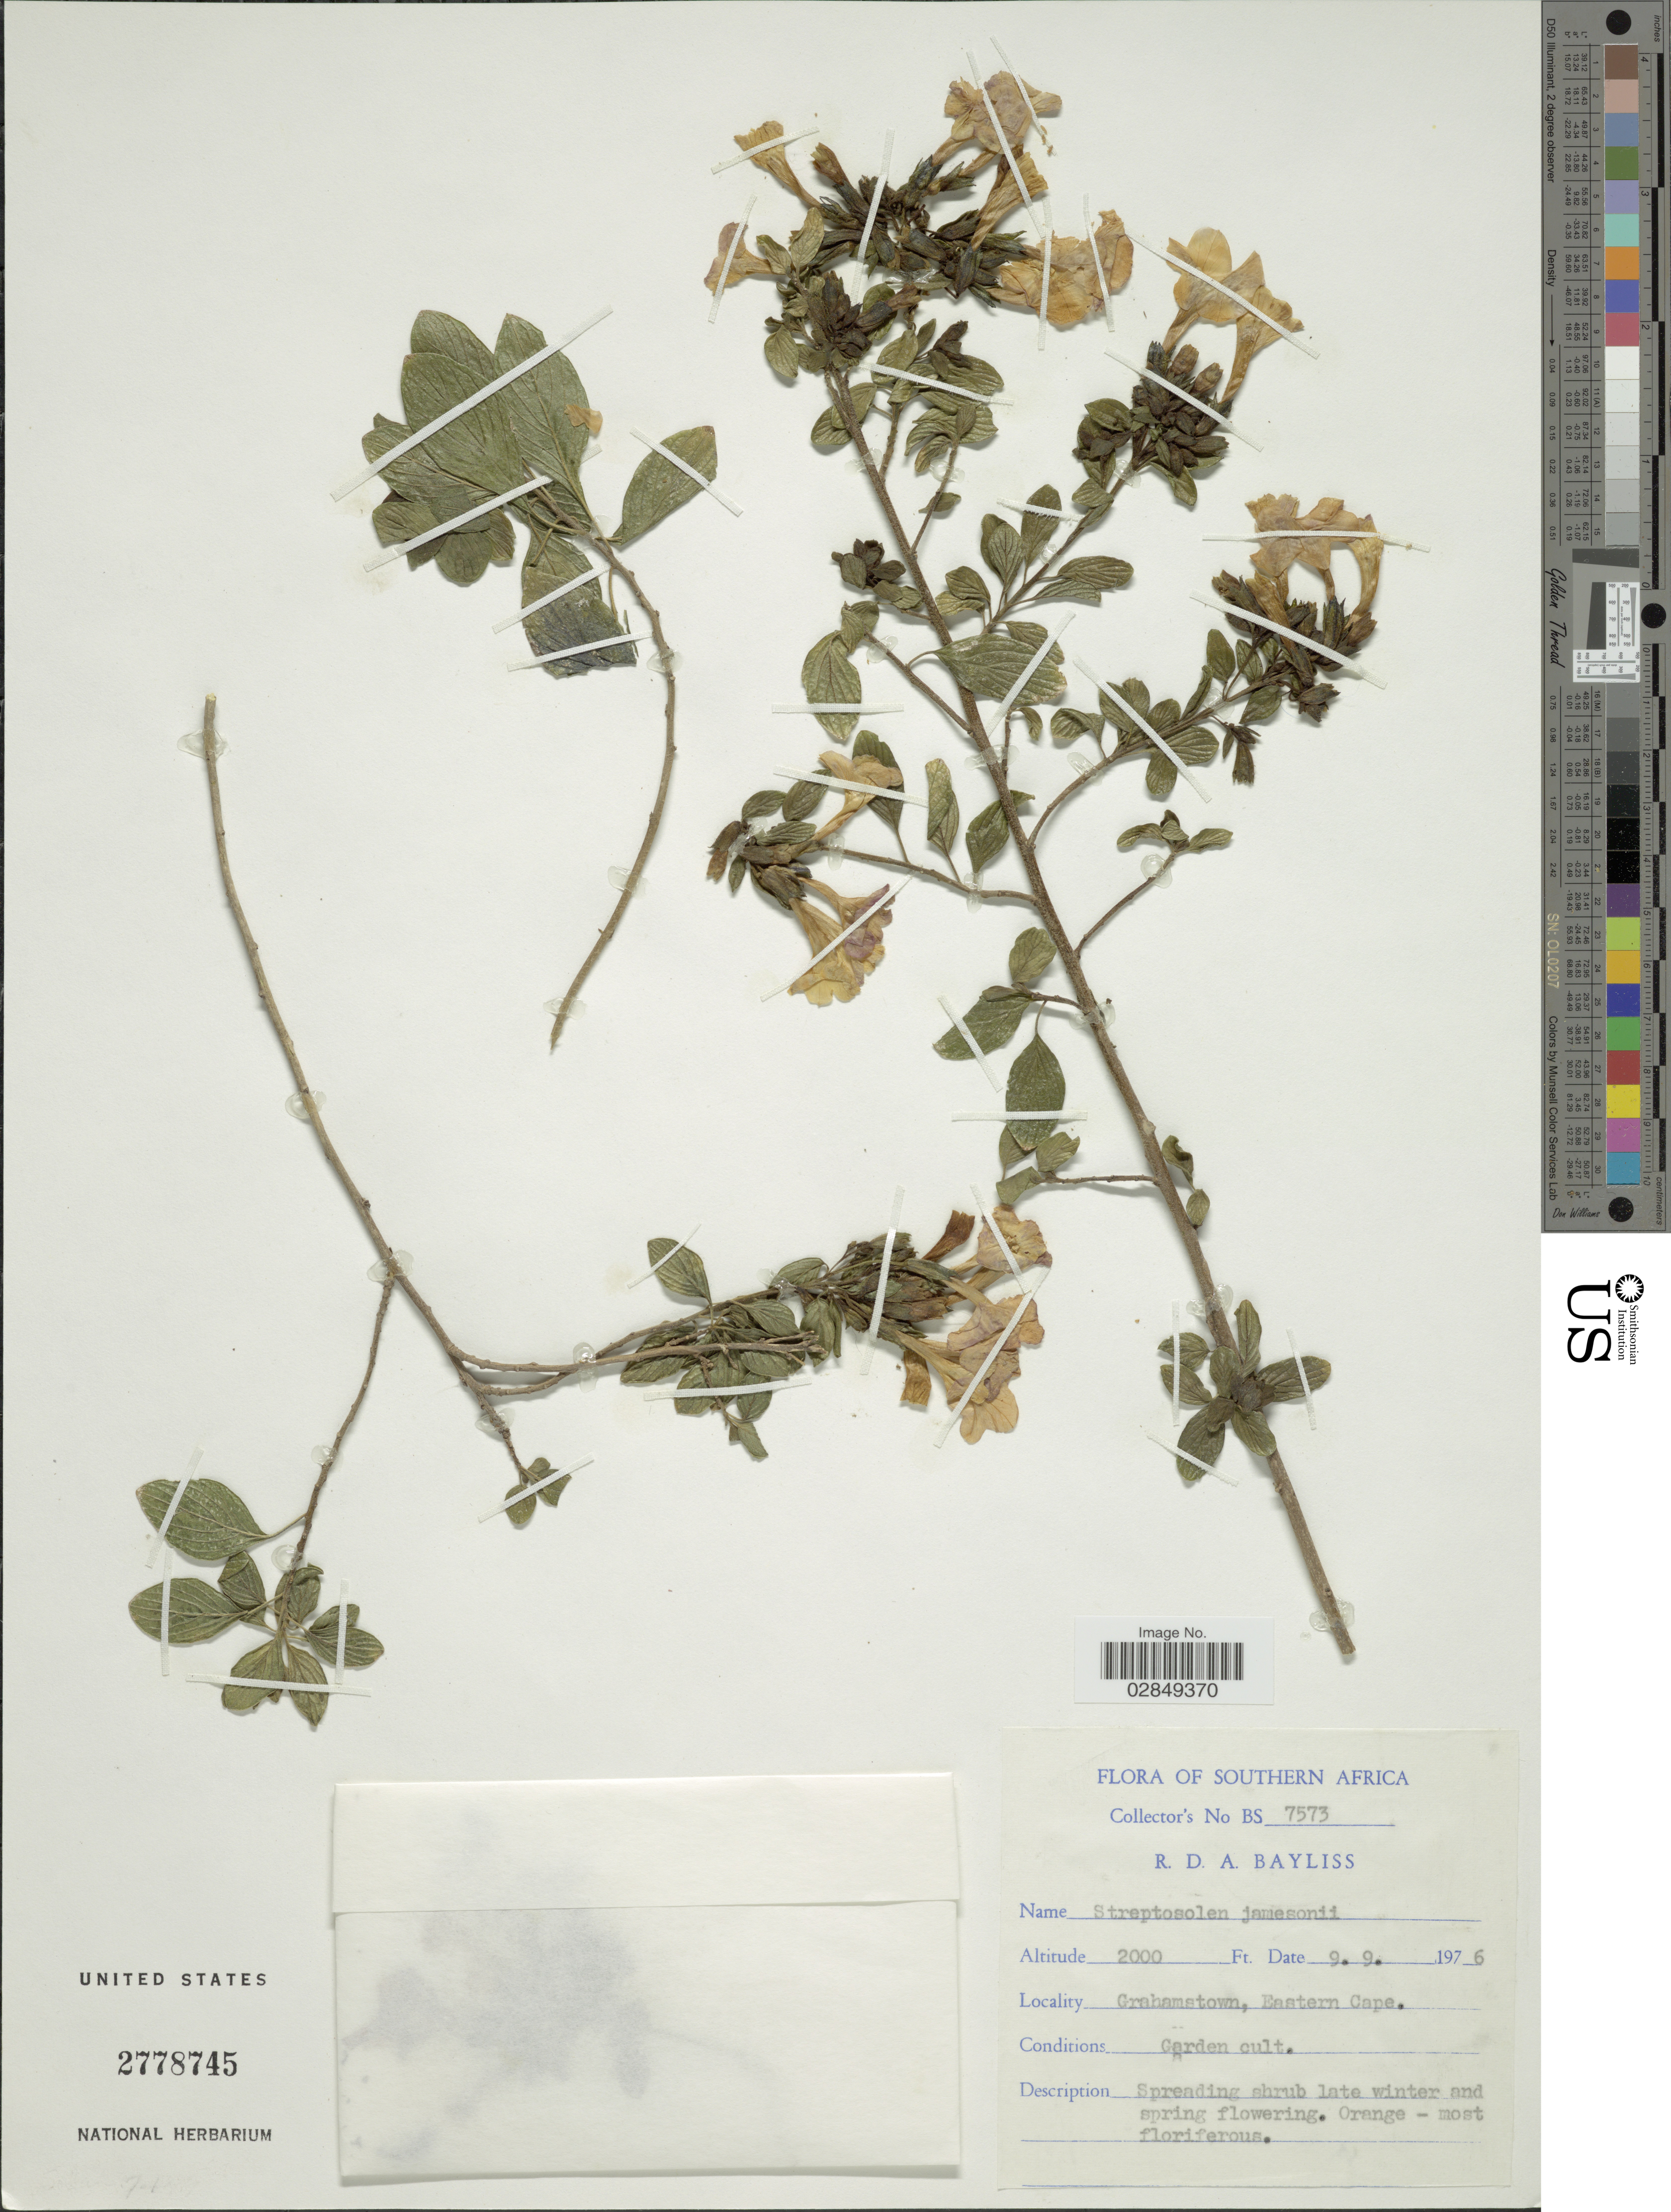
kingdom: Plantae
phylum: Tracheophyta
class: Magnoliopsida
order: Solanales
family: Solanaceae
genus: Streptosolen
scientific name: Streptosolen jamesonii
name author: (Benth.) Miers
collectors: R. Bayliss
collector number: BS 7573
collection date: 1976-09-09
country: South Africa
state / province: Eastern Cape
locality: Grahamstown.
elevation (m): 610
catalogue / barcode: US 2778745